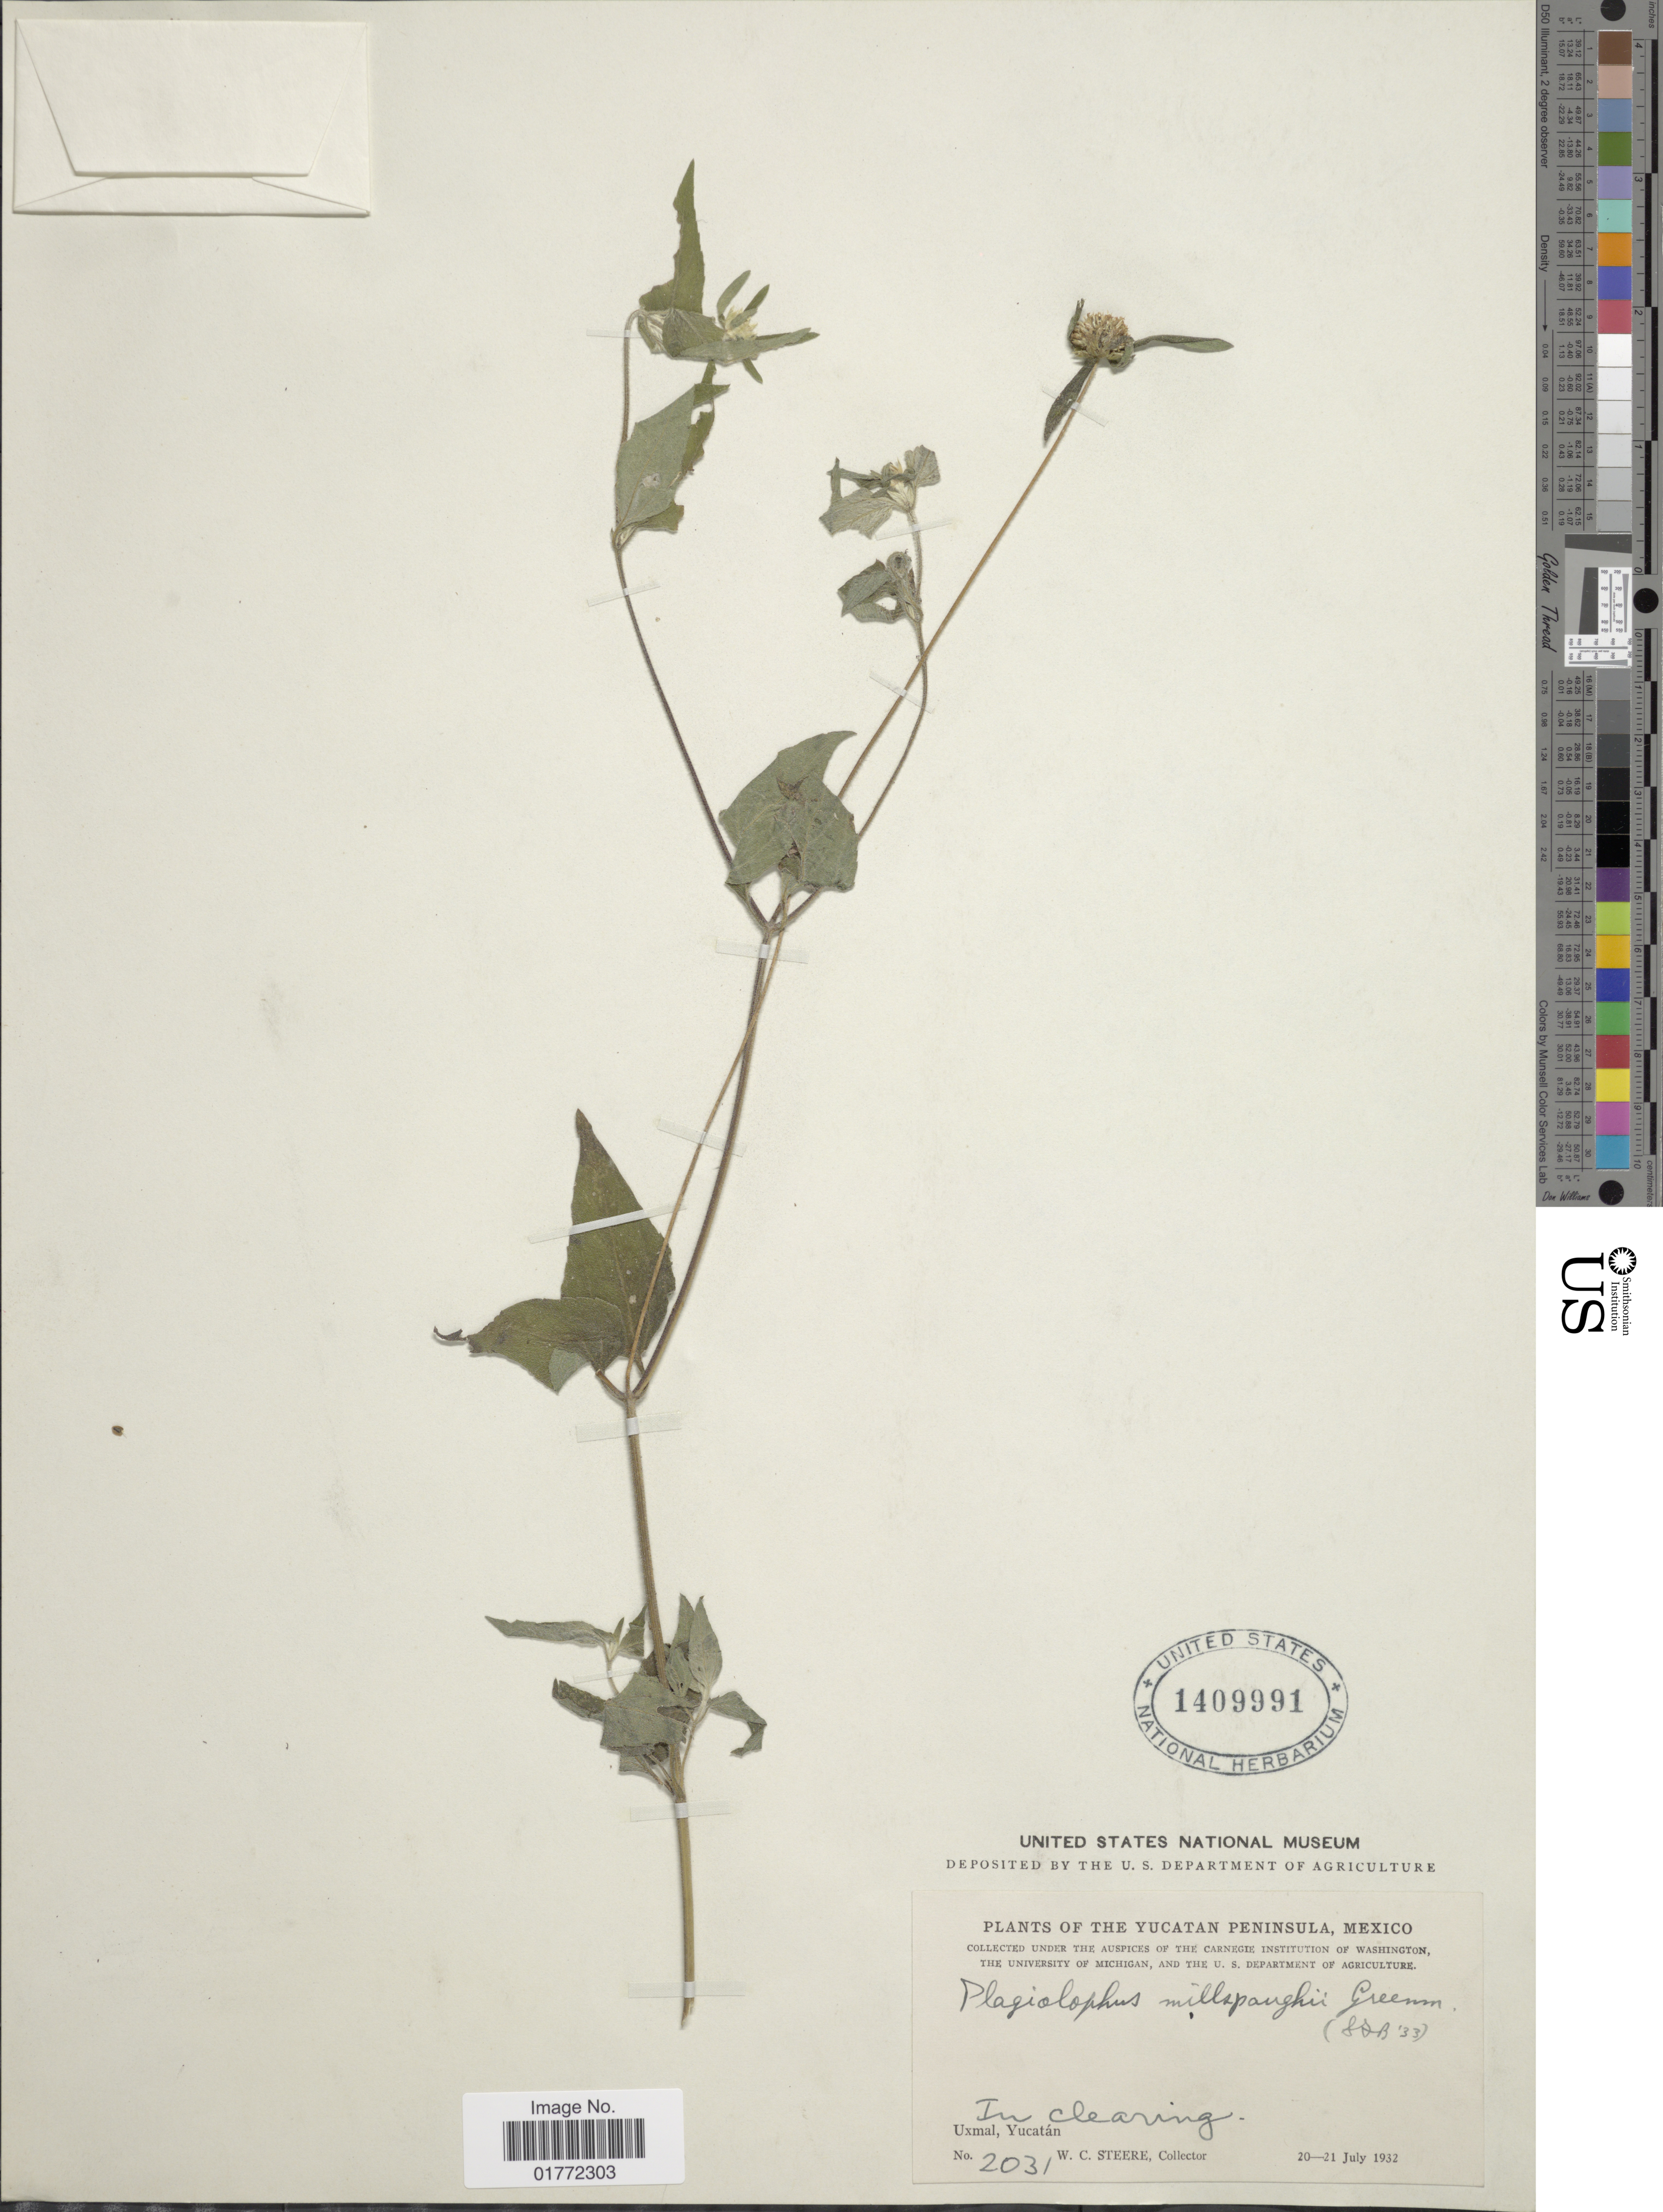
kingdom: Plantae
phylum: Tracheophyta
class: Magnoliopsida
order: Asterales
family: Asteraceae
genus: Plagiolophus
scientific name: Plagiolophus millspaughii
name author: Greenm.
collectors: W. C. Steere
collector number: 2031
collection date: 1932-07-20/1932-07-21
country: Mexico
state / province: Yucatán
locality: Uxmal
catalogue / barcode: US 1409991